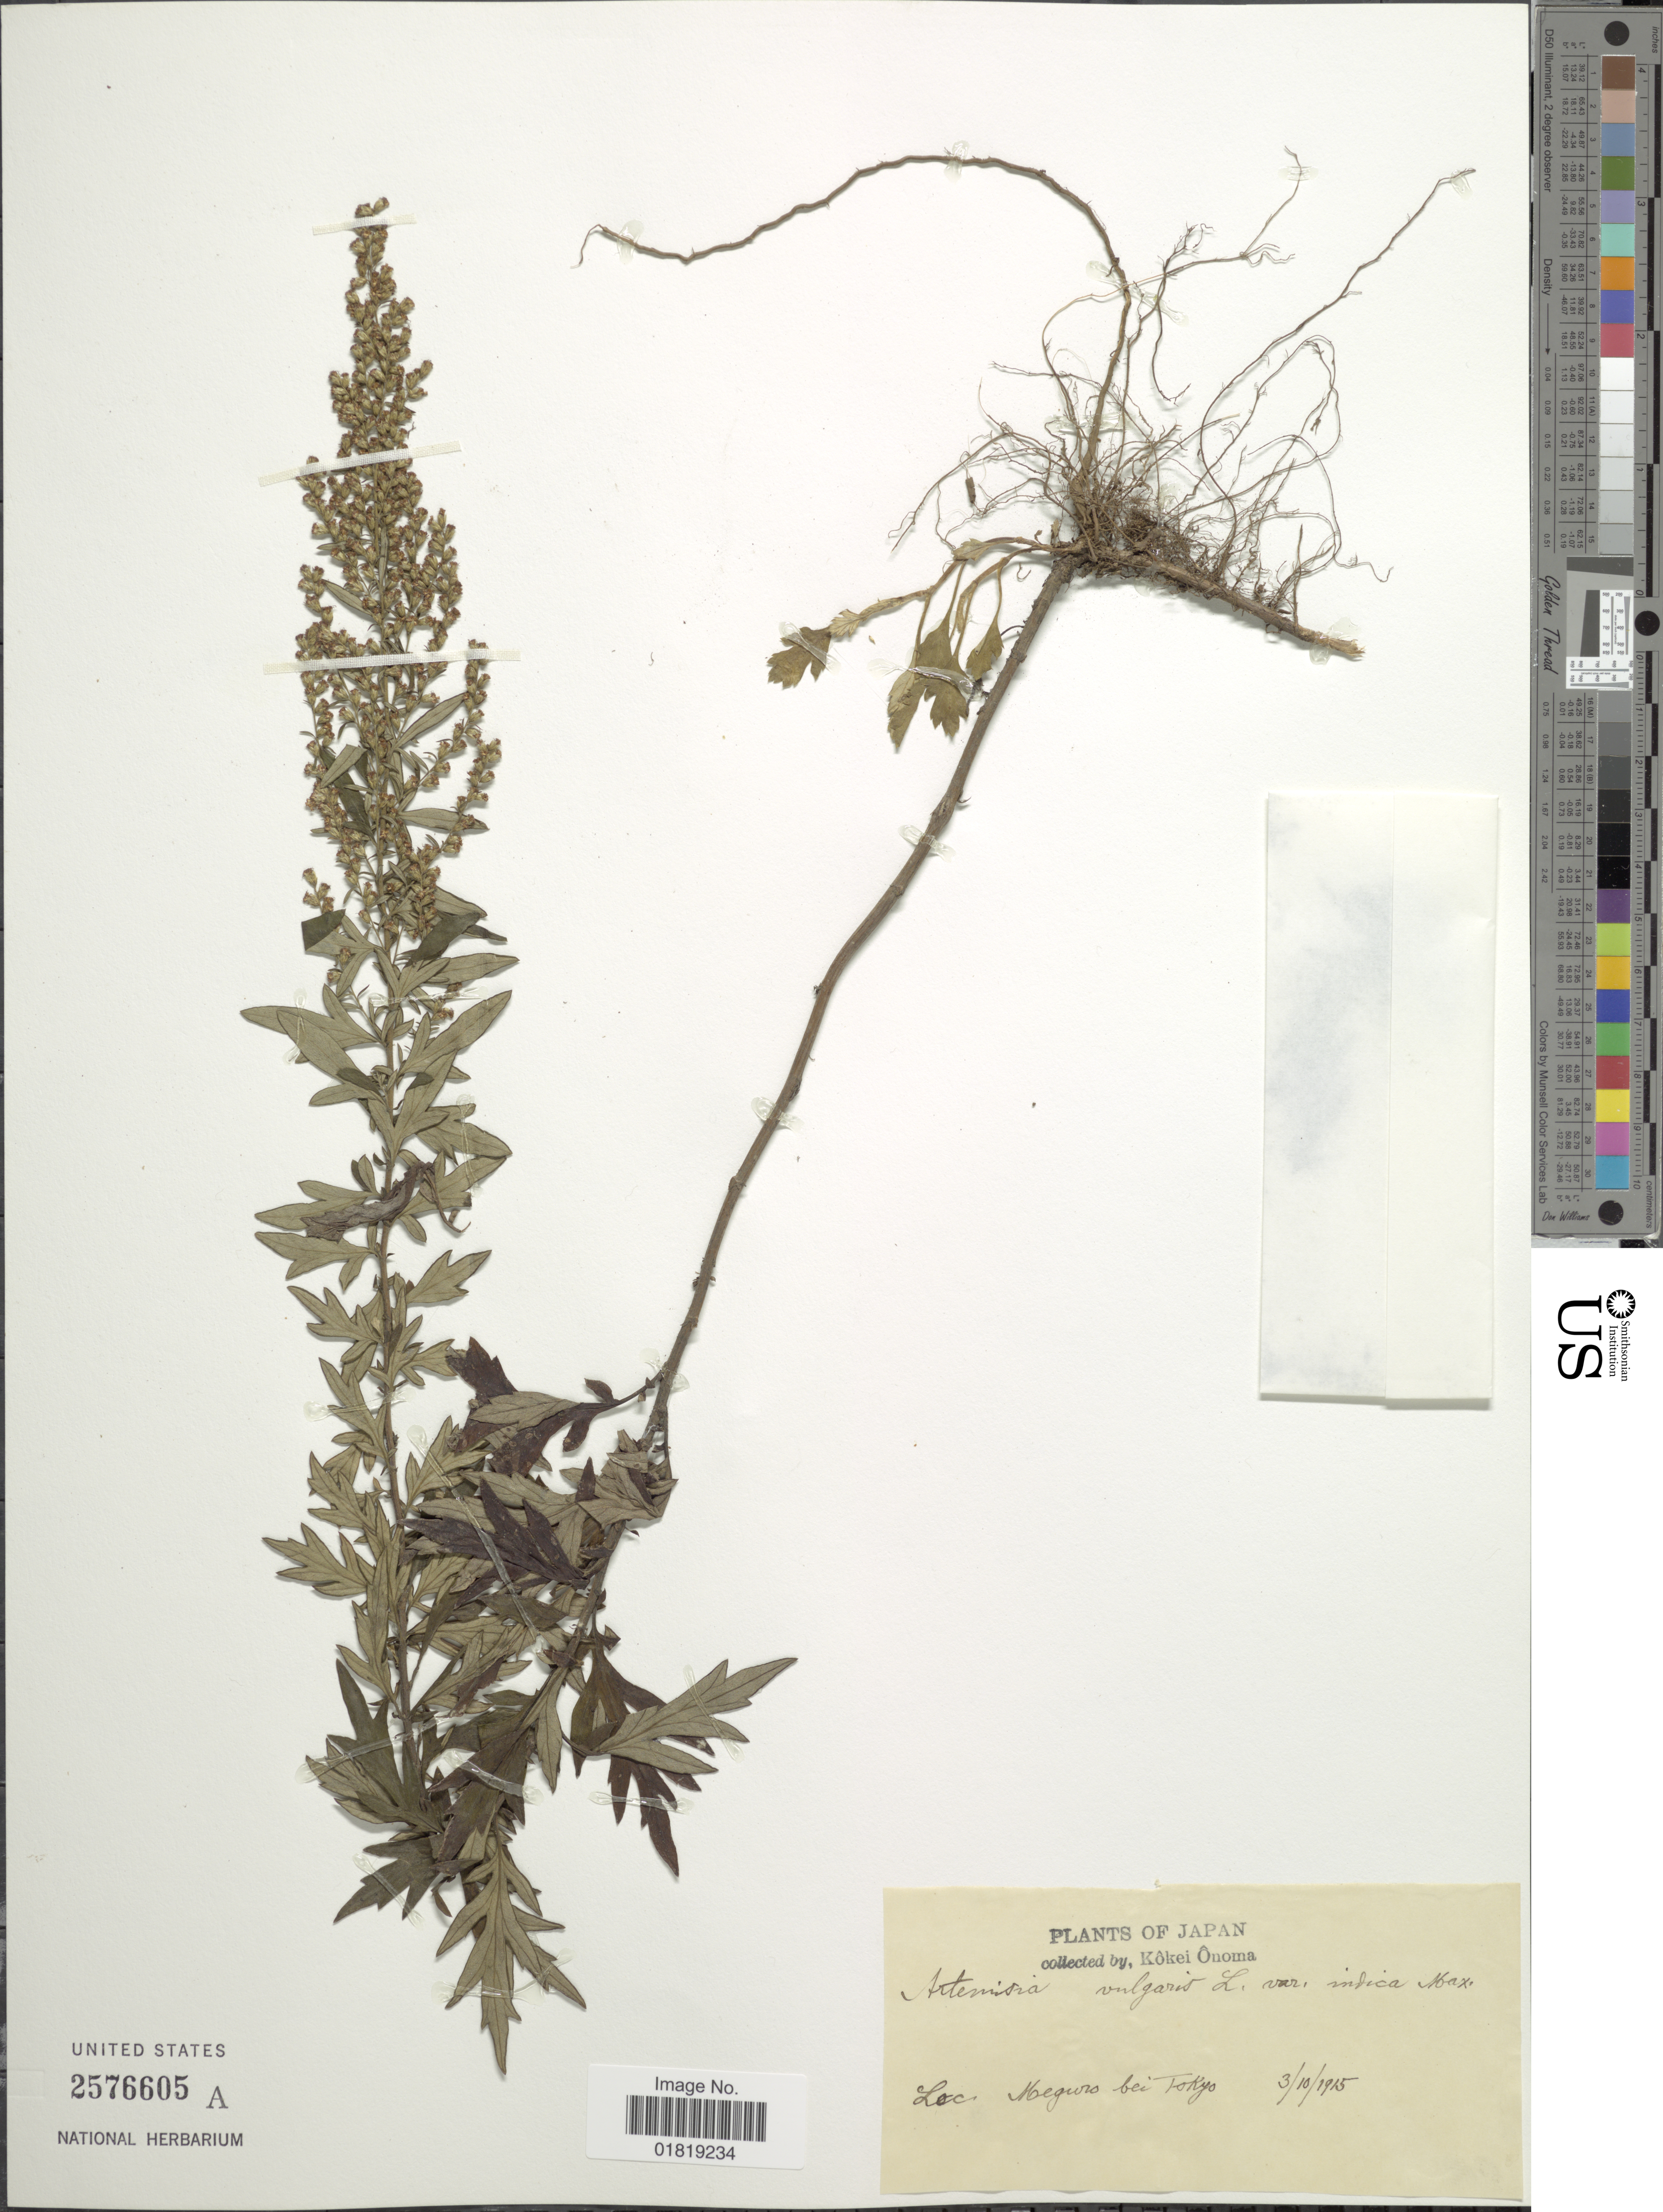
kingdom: Plantae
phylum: Tracheophyta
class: Magnoliopsida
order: Asterales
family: Asteraceae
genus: Artemisia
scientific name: Artemisia vulgaris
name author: L.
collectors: K. Onoma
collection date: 1925-10-03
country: Japan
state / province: Tokyo, Federal City of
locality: Neguro bei Tokyo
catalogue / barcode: US 2576605A